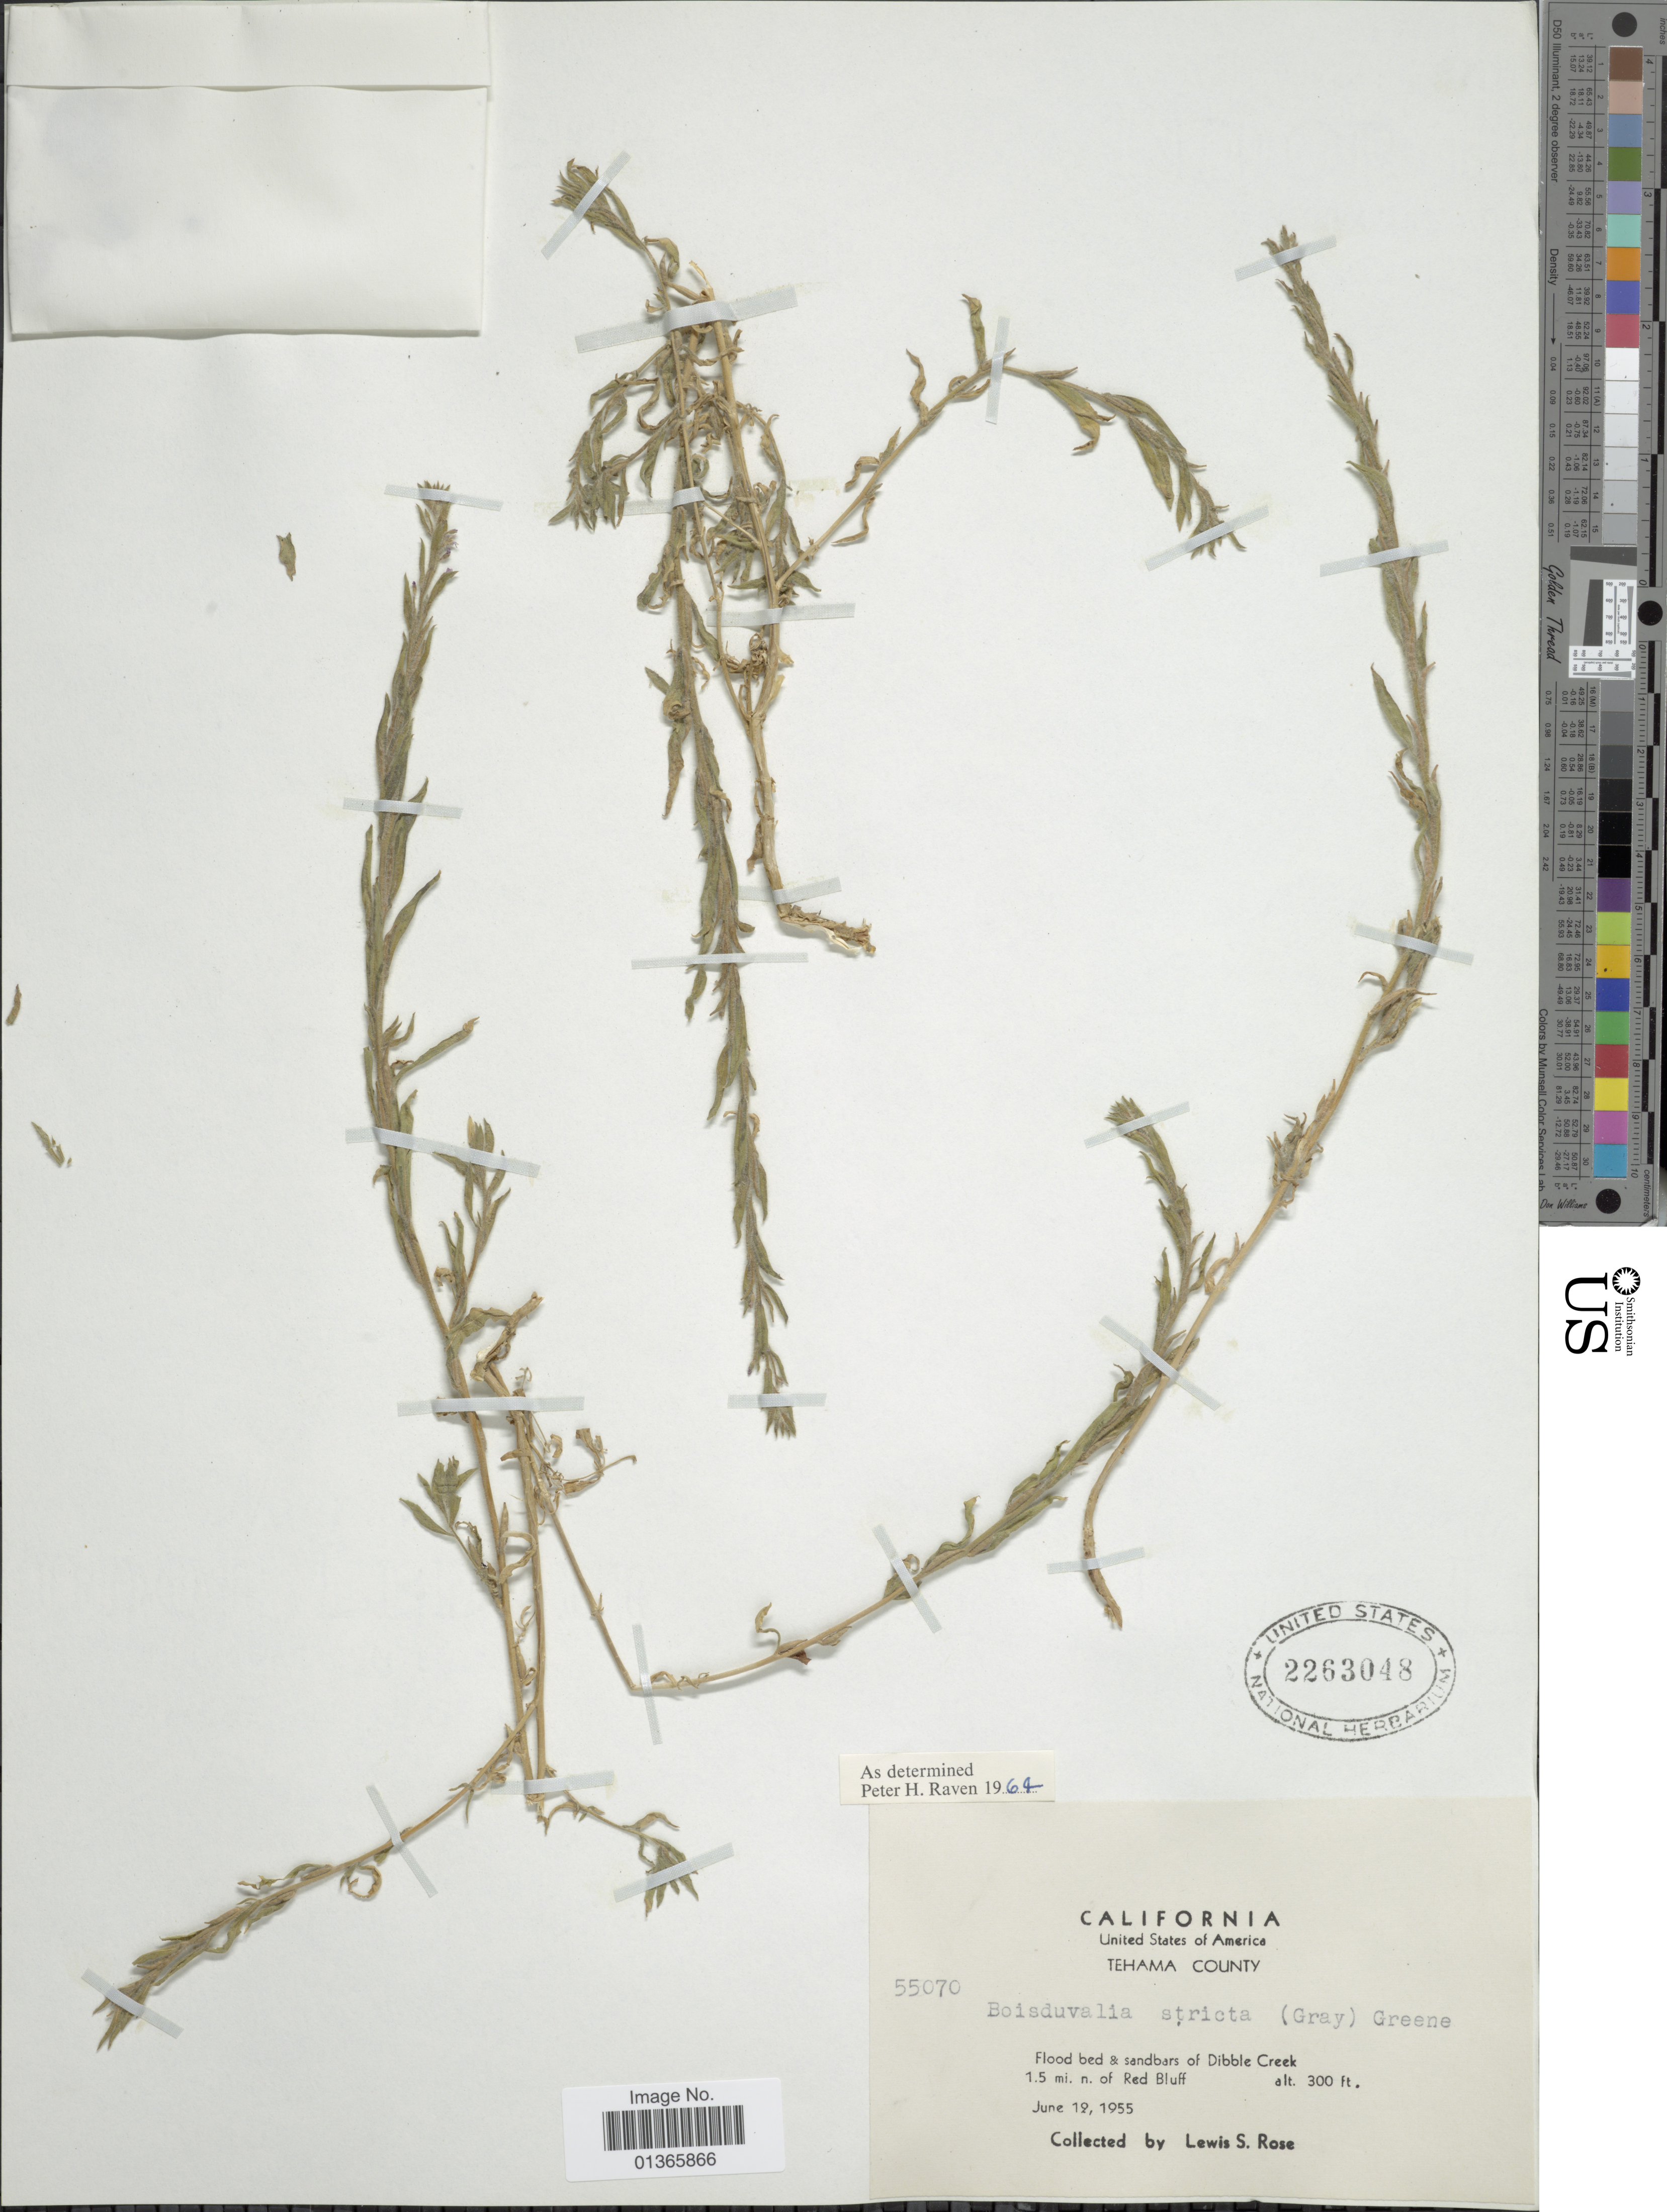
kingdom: Plantae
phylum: Tracheophyta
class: Magnoliopsida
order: Myrtales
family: Onagraceae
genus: Epilobium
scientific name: Epilobium torreyi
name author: (S. Watson) Hoch & P.H. Raven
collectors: L. S. Rose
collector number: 55070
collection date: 1955-06-12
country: United States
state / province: California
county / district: Tehama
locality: Tehama County. Flood bed & sandbars of Dibble Creek 1.5 mi. n. of Red Bluff.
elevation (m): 91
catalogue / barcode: US 2263048